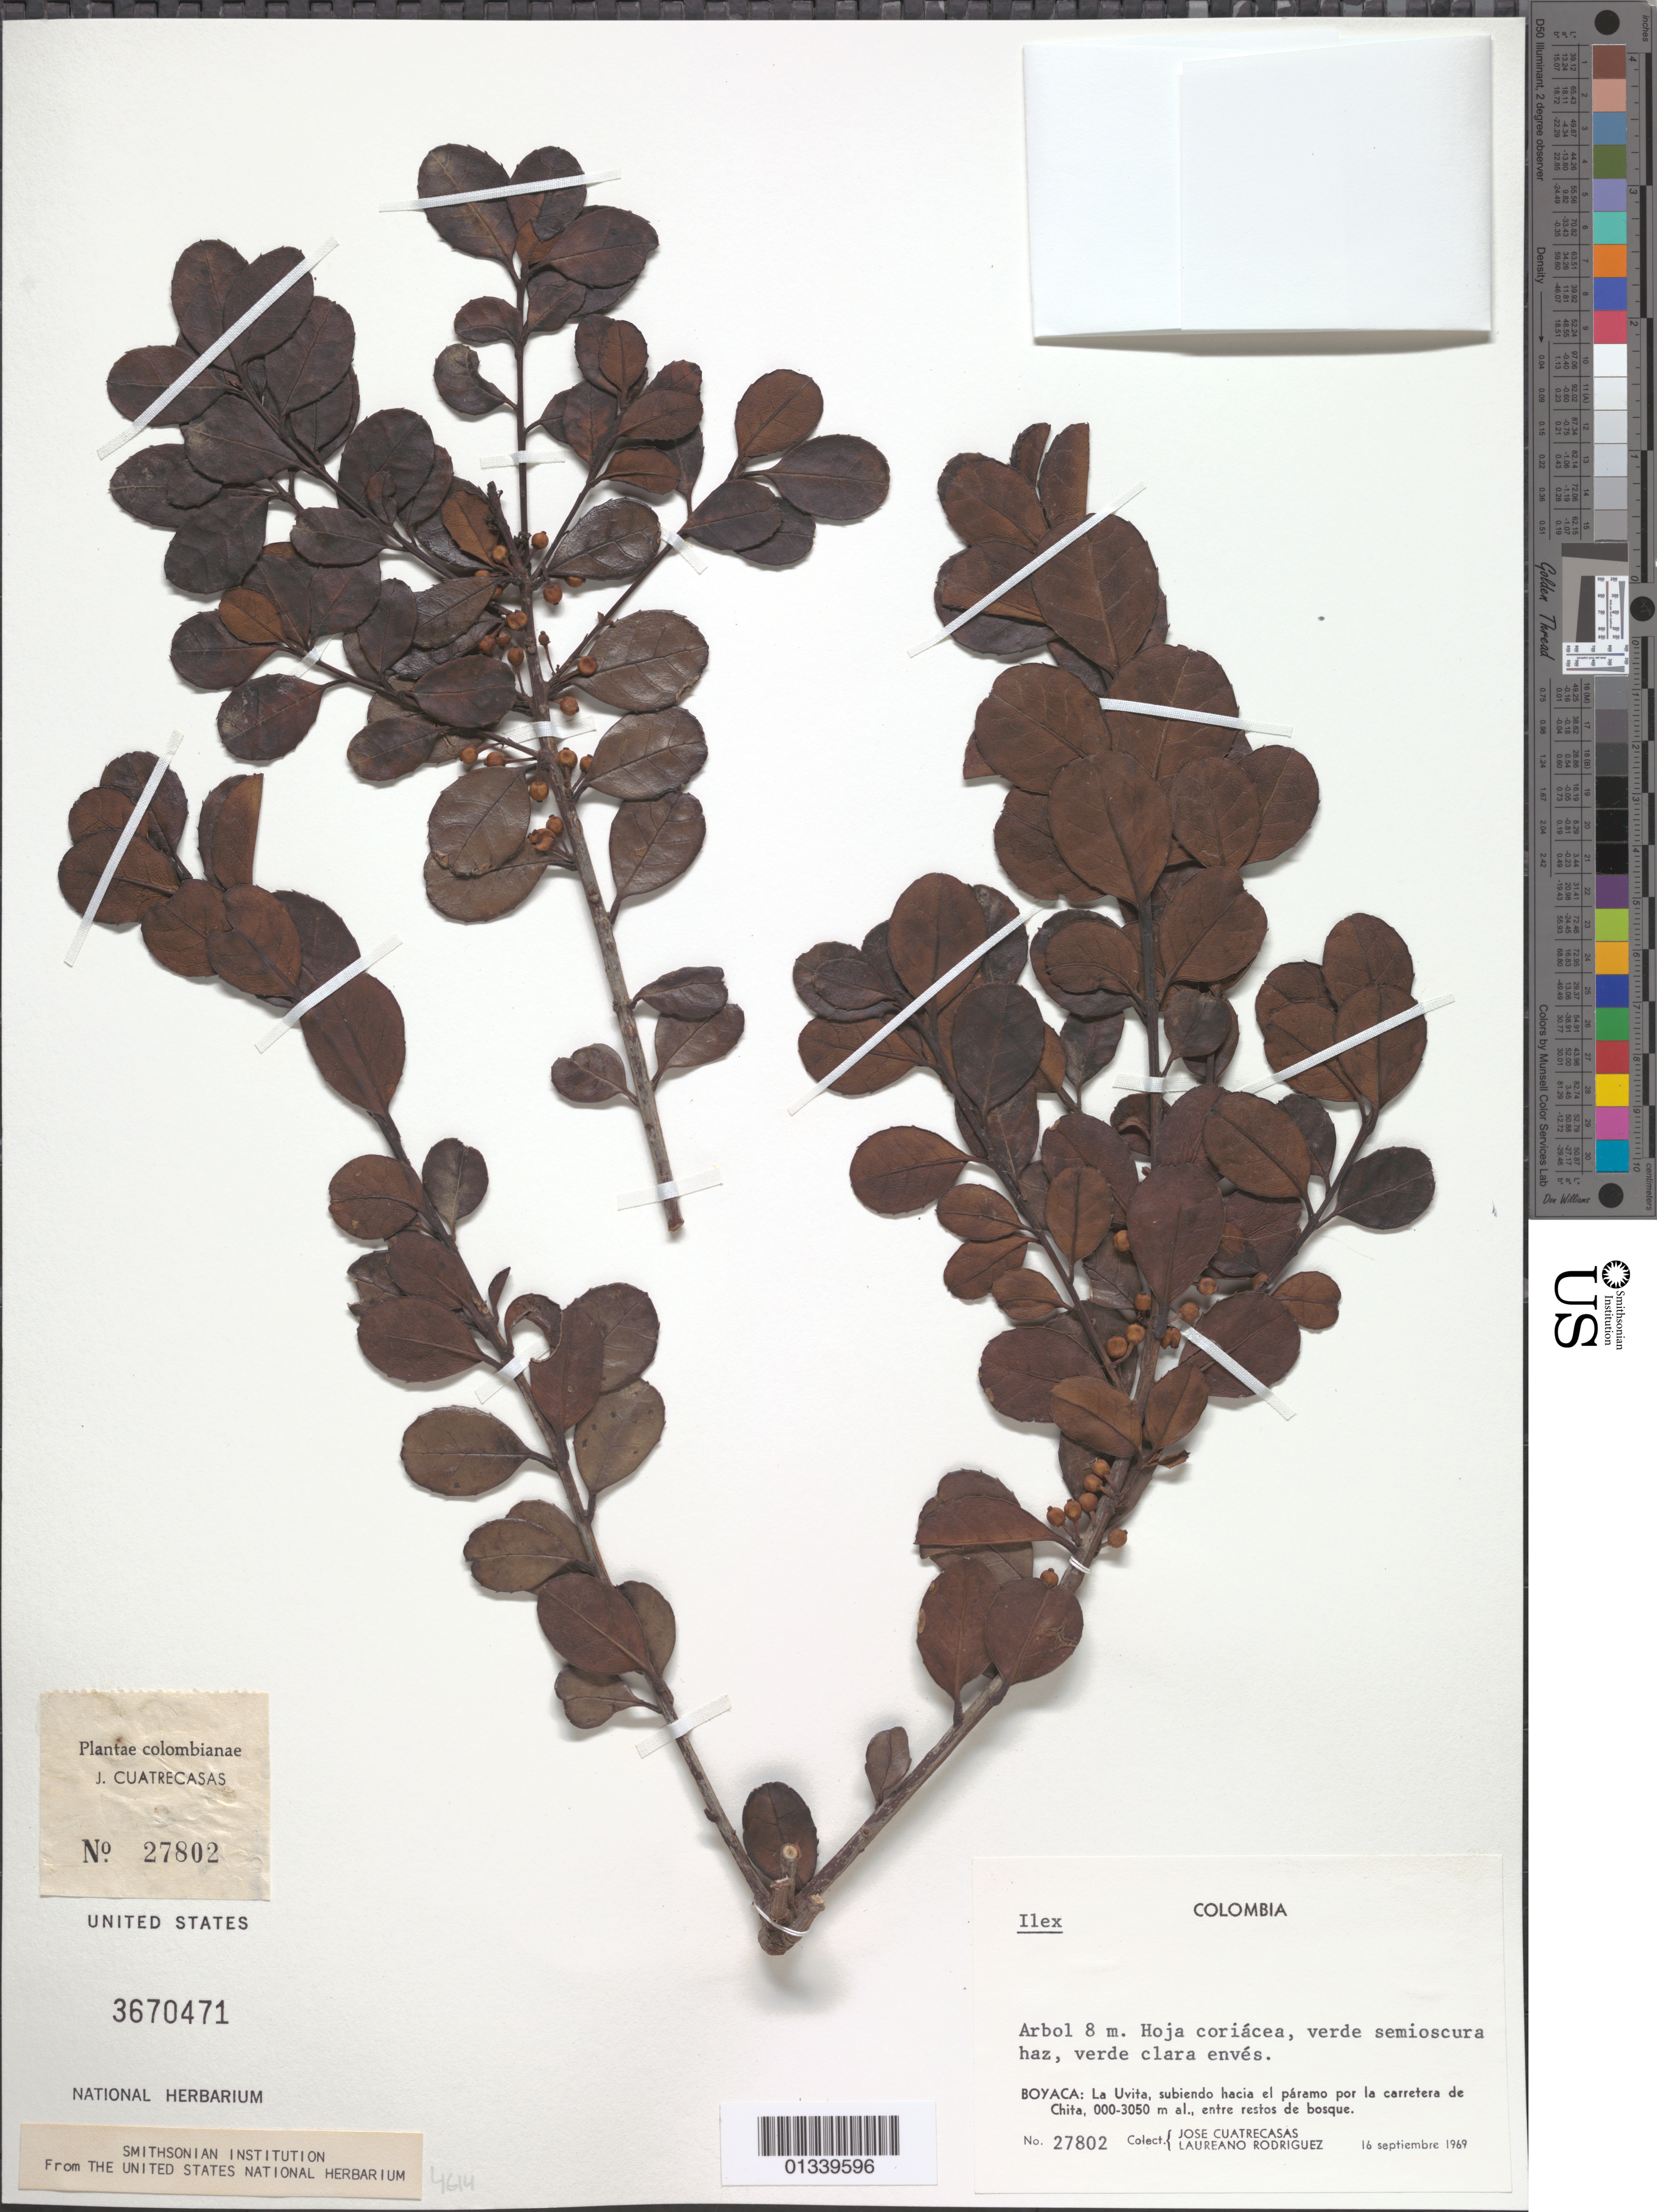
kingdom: Plantae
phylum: Tracheophyta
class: Magnoliopsida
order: Aquifoliales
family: Aquifoliaceae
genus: Ilex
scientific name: Ilex sp.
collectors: J. Cuatrecasas & L. Rodriguez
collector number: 27802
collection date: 1969-09-16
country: Colombia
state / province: Boyacá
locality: La Uvita, ssubiendo hacia el paramo por la carretera de Chita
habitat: Entre restos de bosque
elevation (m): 3000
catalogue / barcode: US 3670471